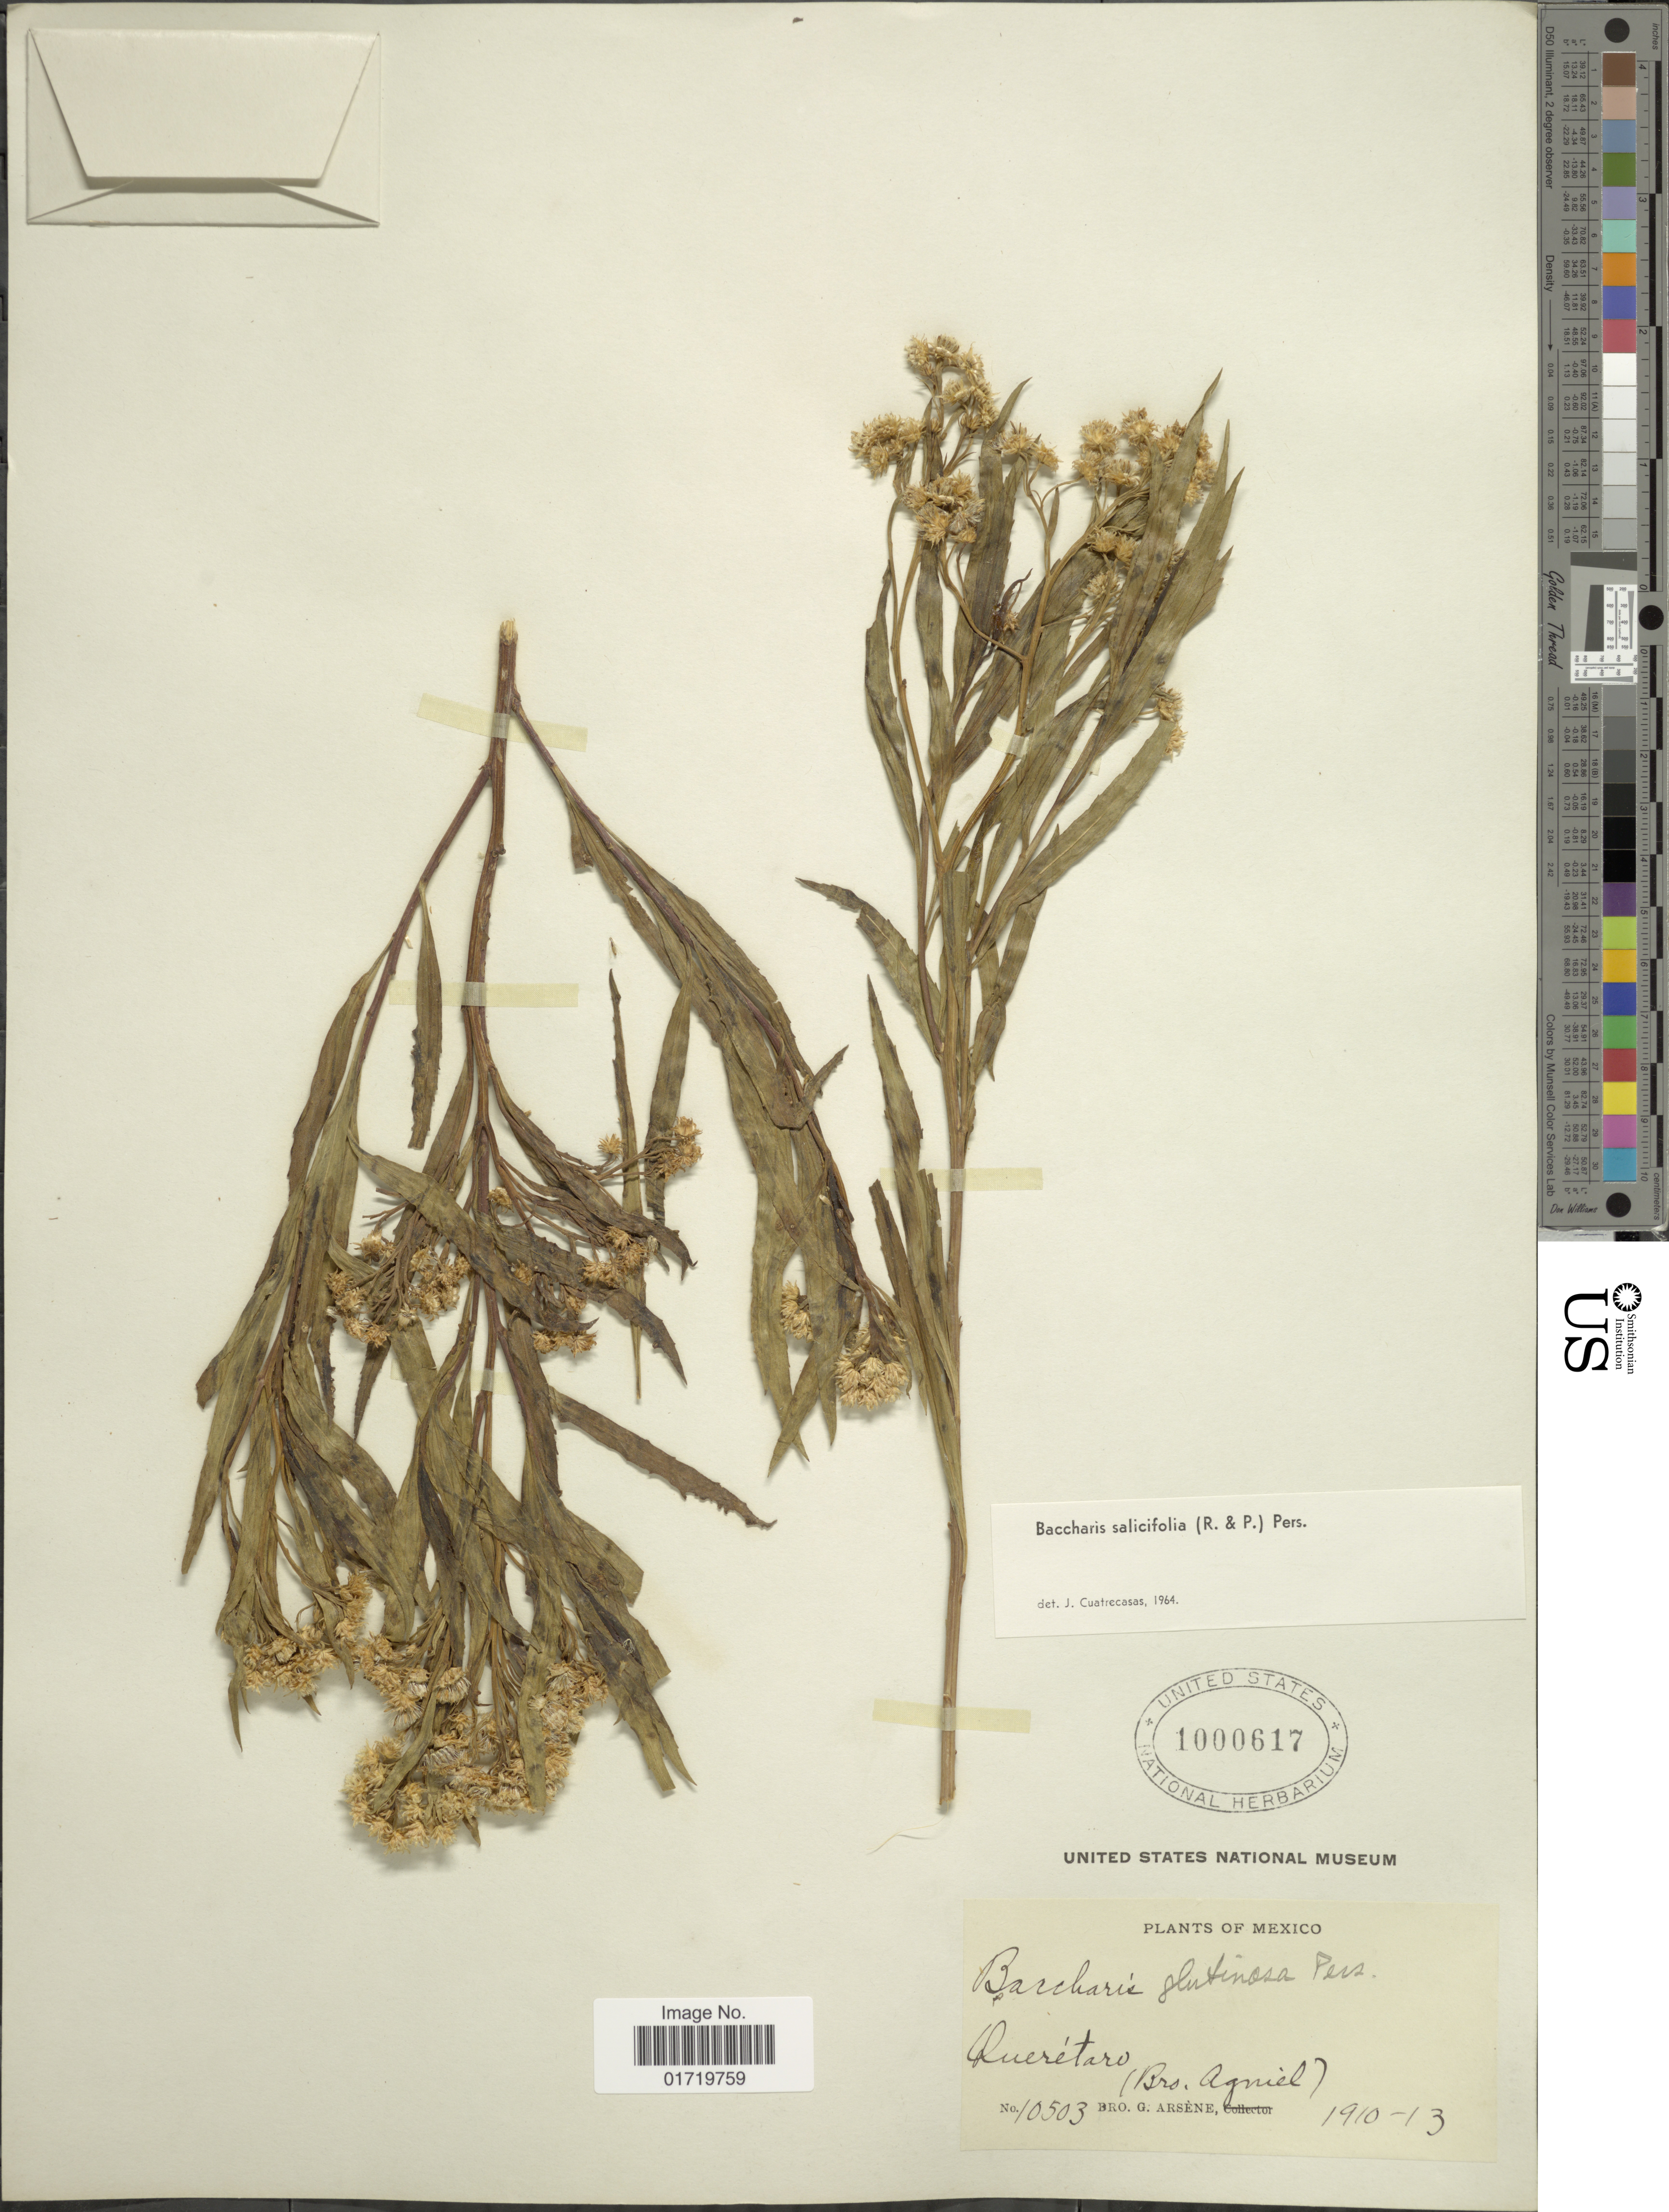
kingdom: Plantae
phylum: Tracheophyta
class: Magnoliopsida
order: Asterales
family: Asteraceae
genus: Baccharis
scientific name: Baccharis salicifolia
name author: (Ruiz & Pav.) Pers.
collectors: Bro. Agniel & Bro. G. Arsène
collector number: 10503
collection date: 1910/1913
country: Mexico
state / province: Querétaro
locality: Queretaro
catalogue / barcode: US 1000617